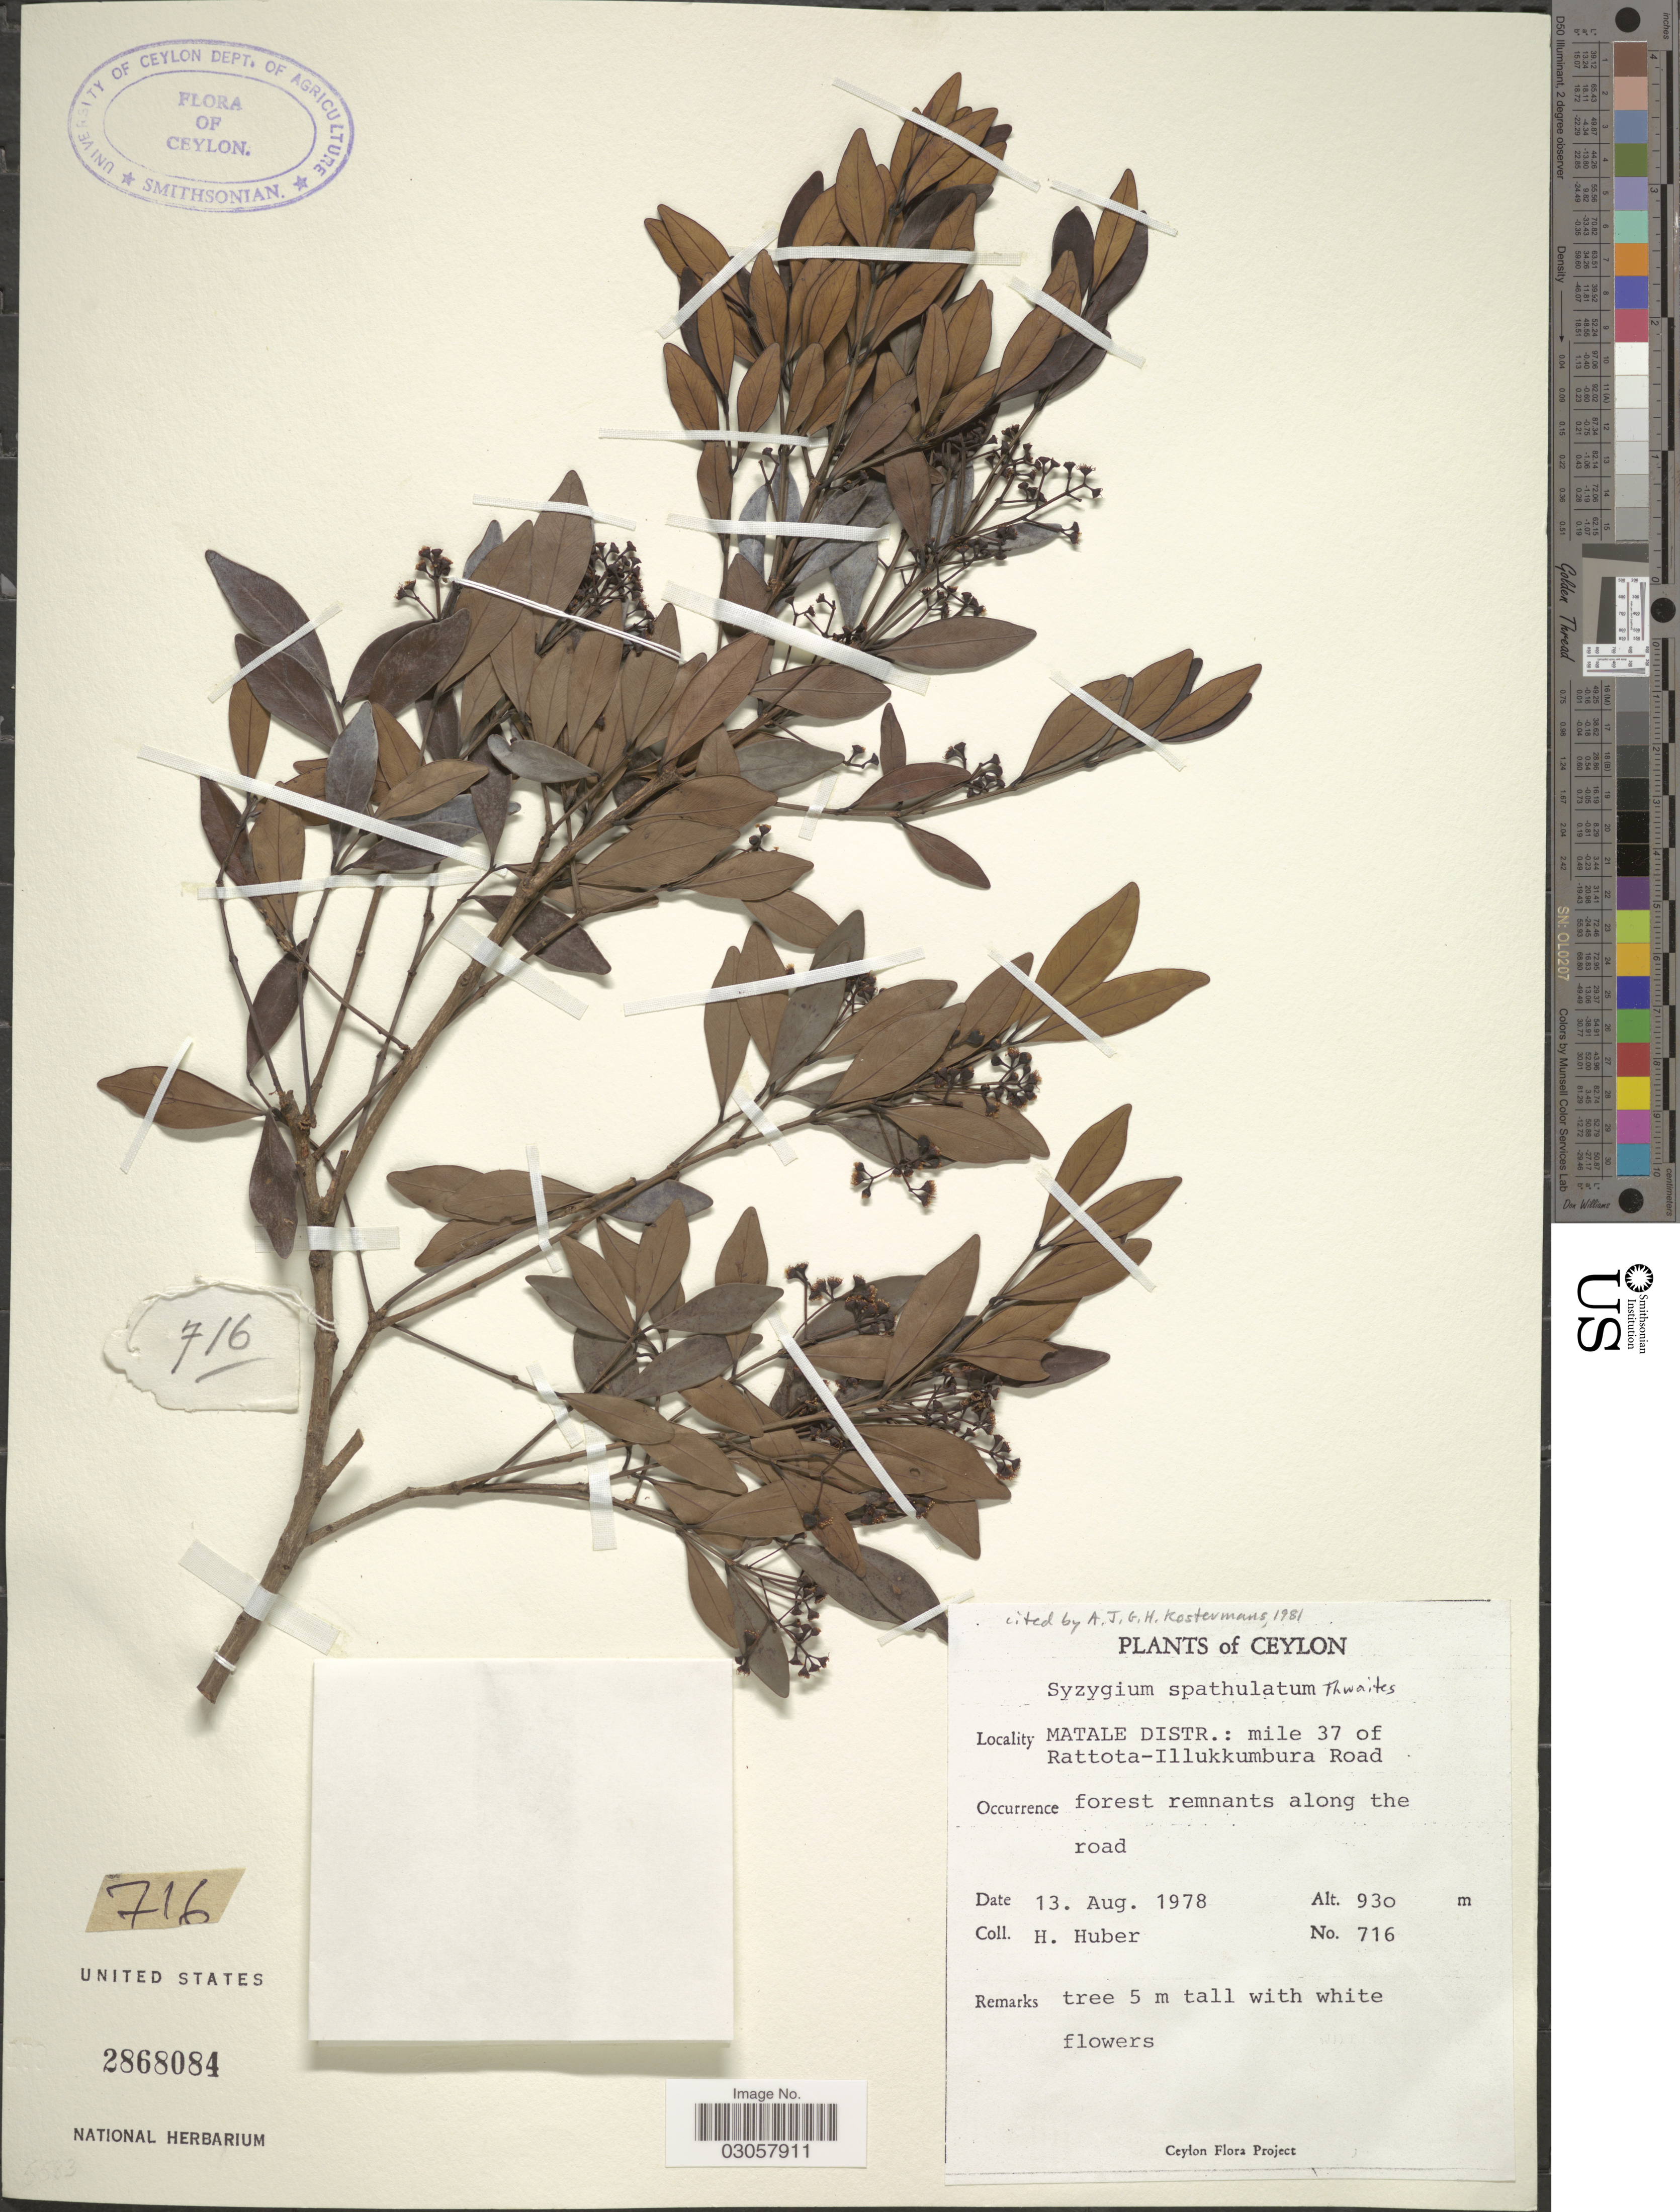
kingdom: Plantae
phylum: Tracheophyta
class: Magnoliopsida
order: Myrtales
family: Myrtaceae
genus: Syzygium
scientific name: Syzygium spathulatum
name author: Thwaites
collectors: H. Huber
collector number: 716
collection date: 1978-08-13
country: Sri Lanka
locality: Ceylon. Matale Distr.: mile 37 of Rattota-Illukkumbura Road.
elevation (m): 930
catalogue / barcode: US 2868084